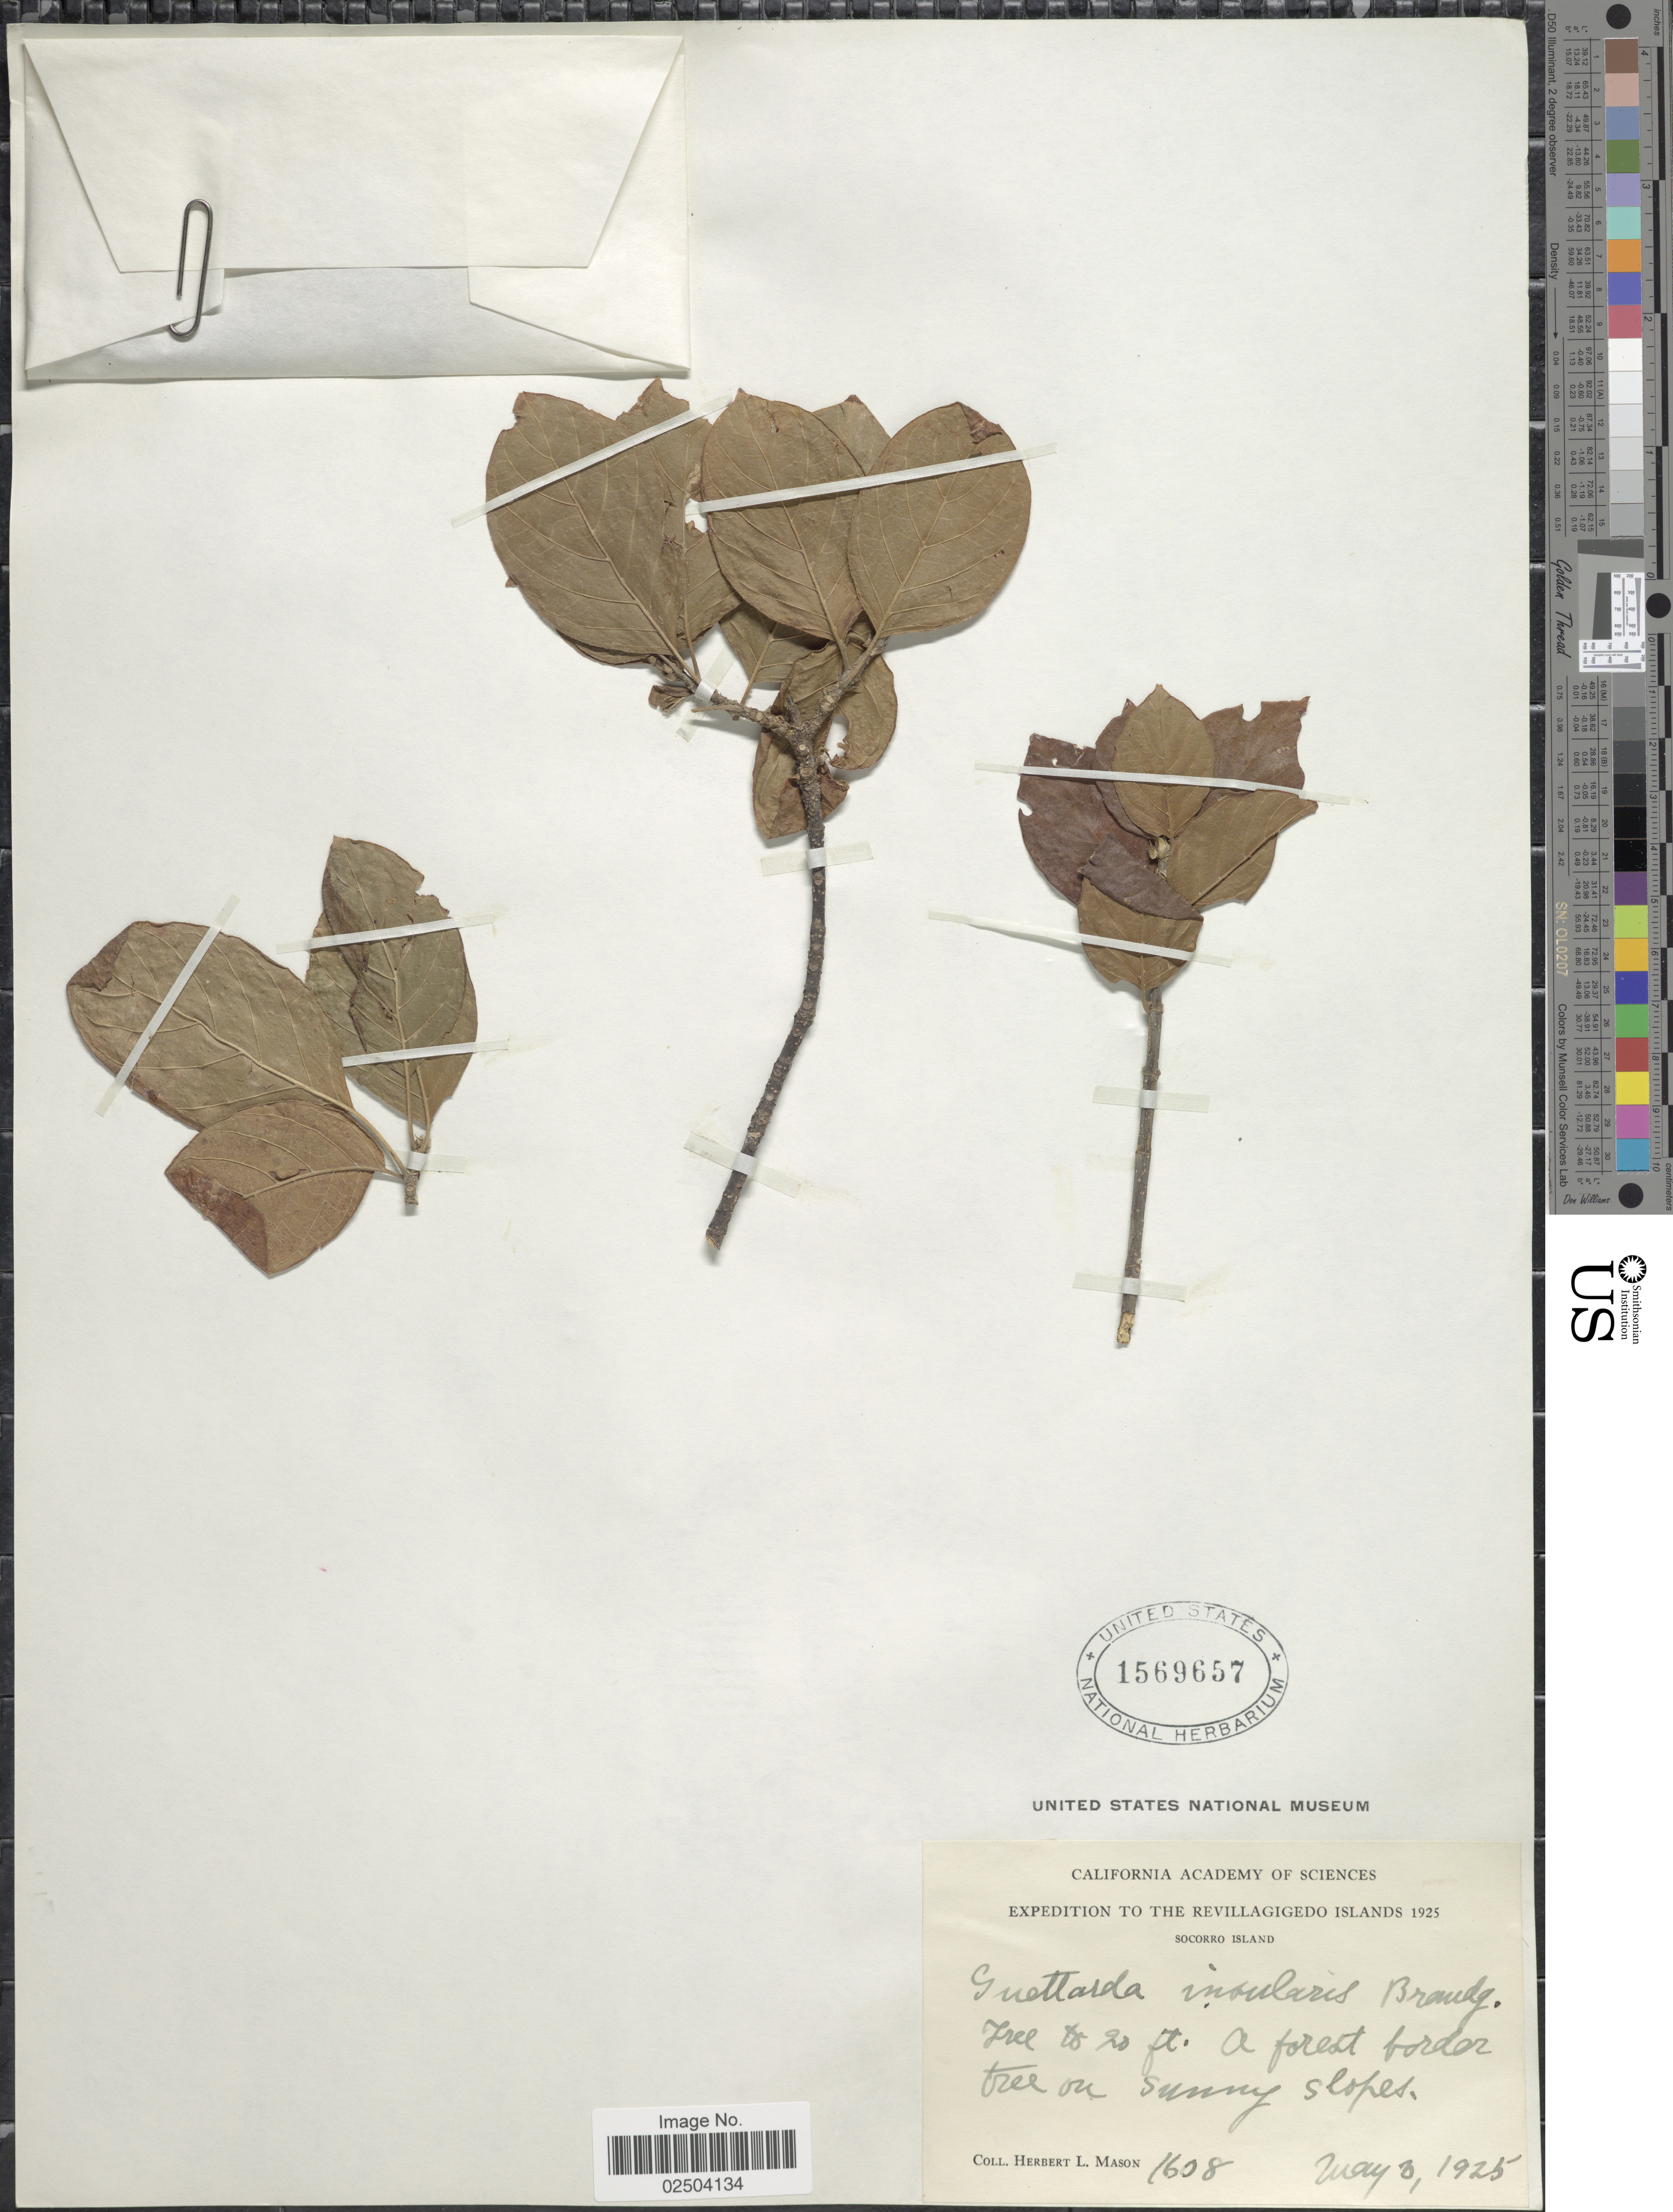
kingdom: Plantae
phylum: Tracheophyta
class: Magnoliopsida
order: Gentianales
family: Rubiaceae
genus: Guettarda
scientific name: Guettarda elliptica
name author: Sw.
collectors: H. L. Mason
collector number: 1608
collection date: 1925-05-03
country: Mexico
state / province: Colima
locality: Revillagigedo Islands. Socorro Island. On sunny slopes.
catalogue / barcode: US 1569657